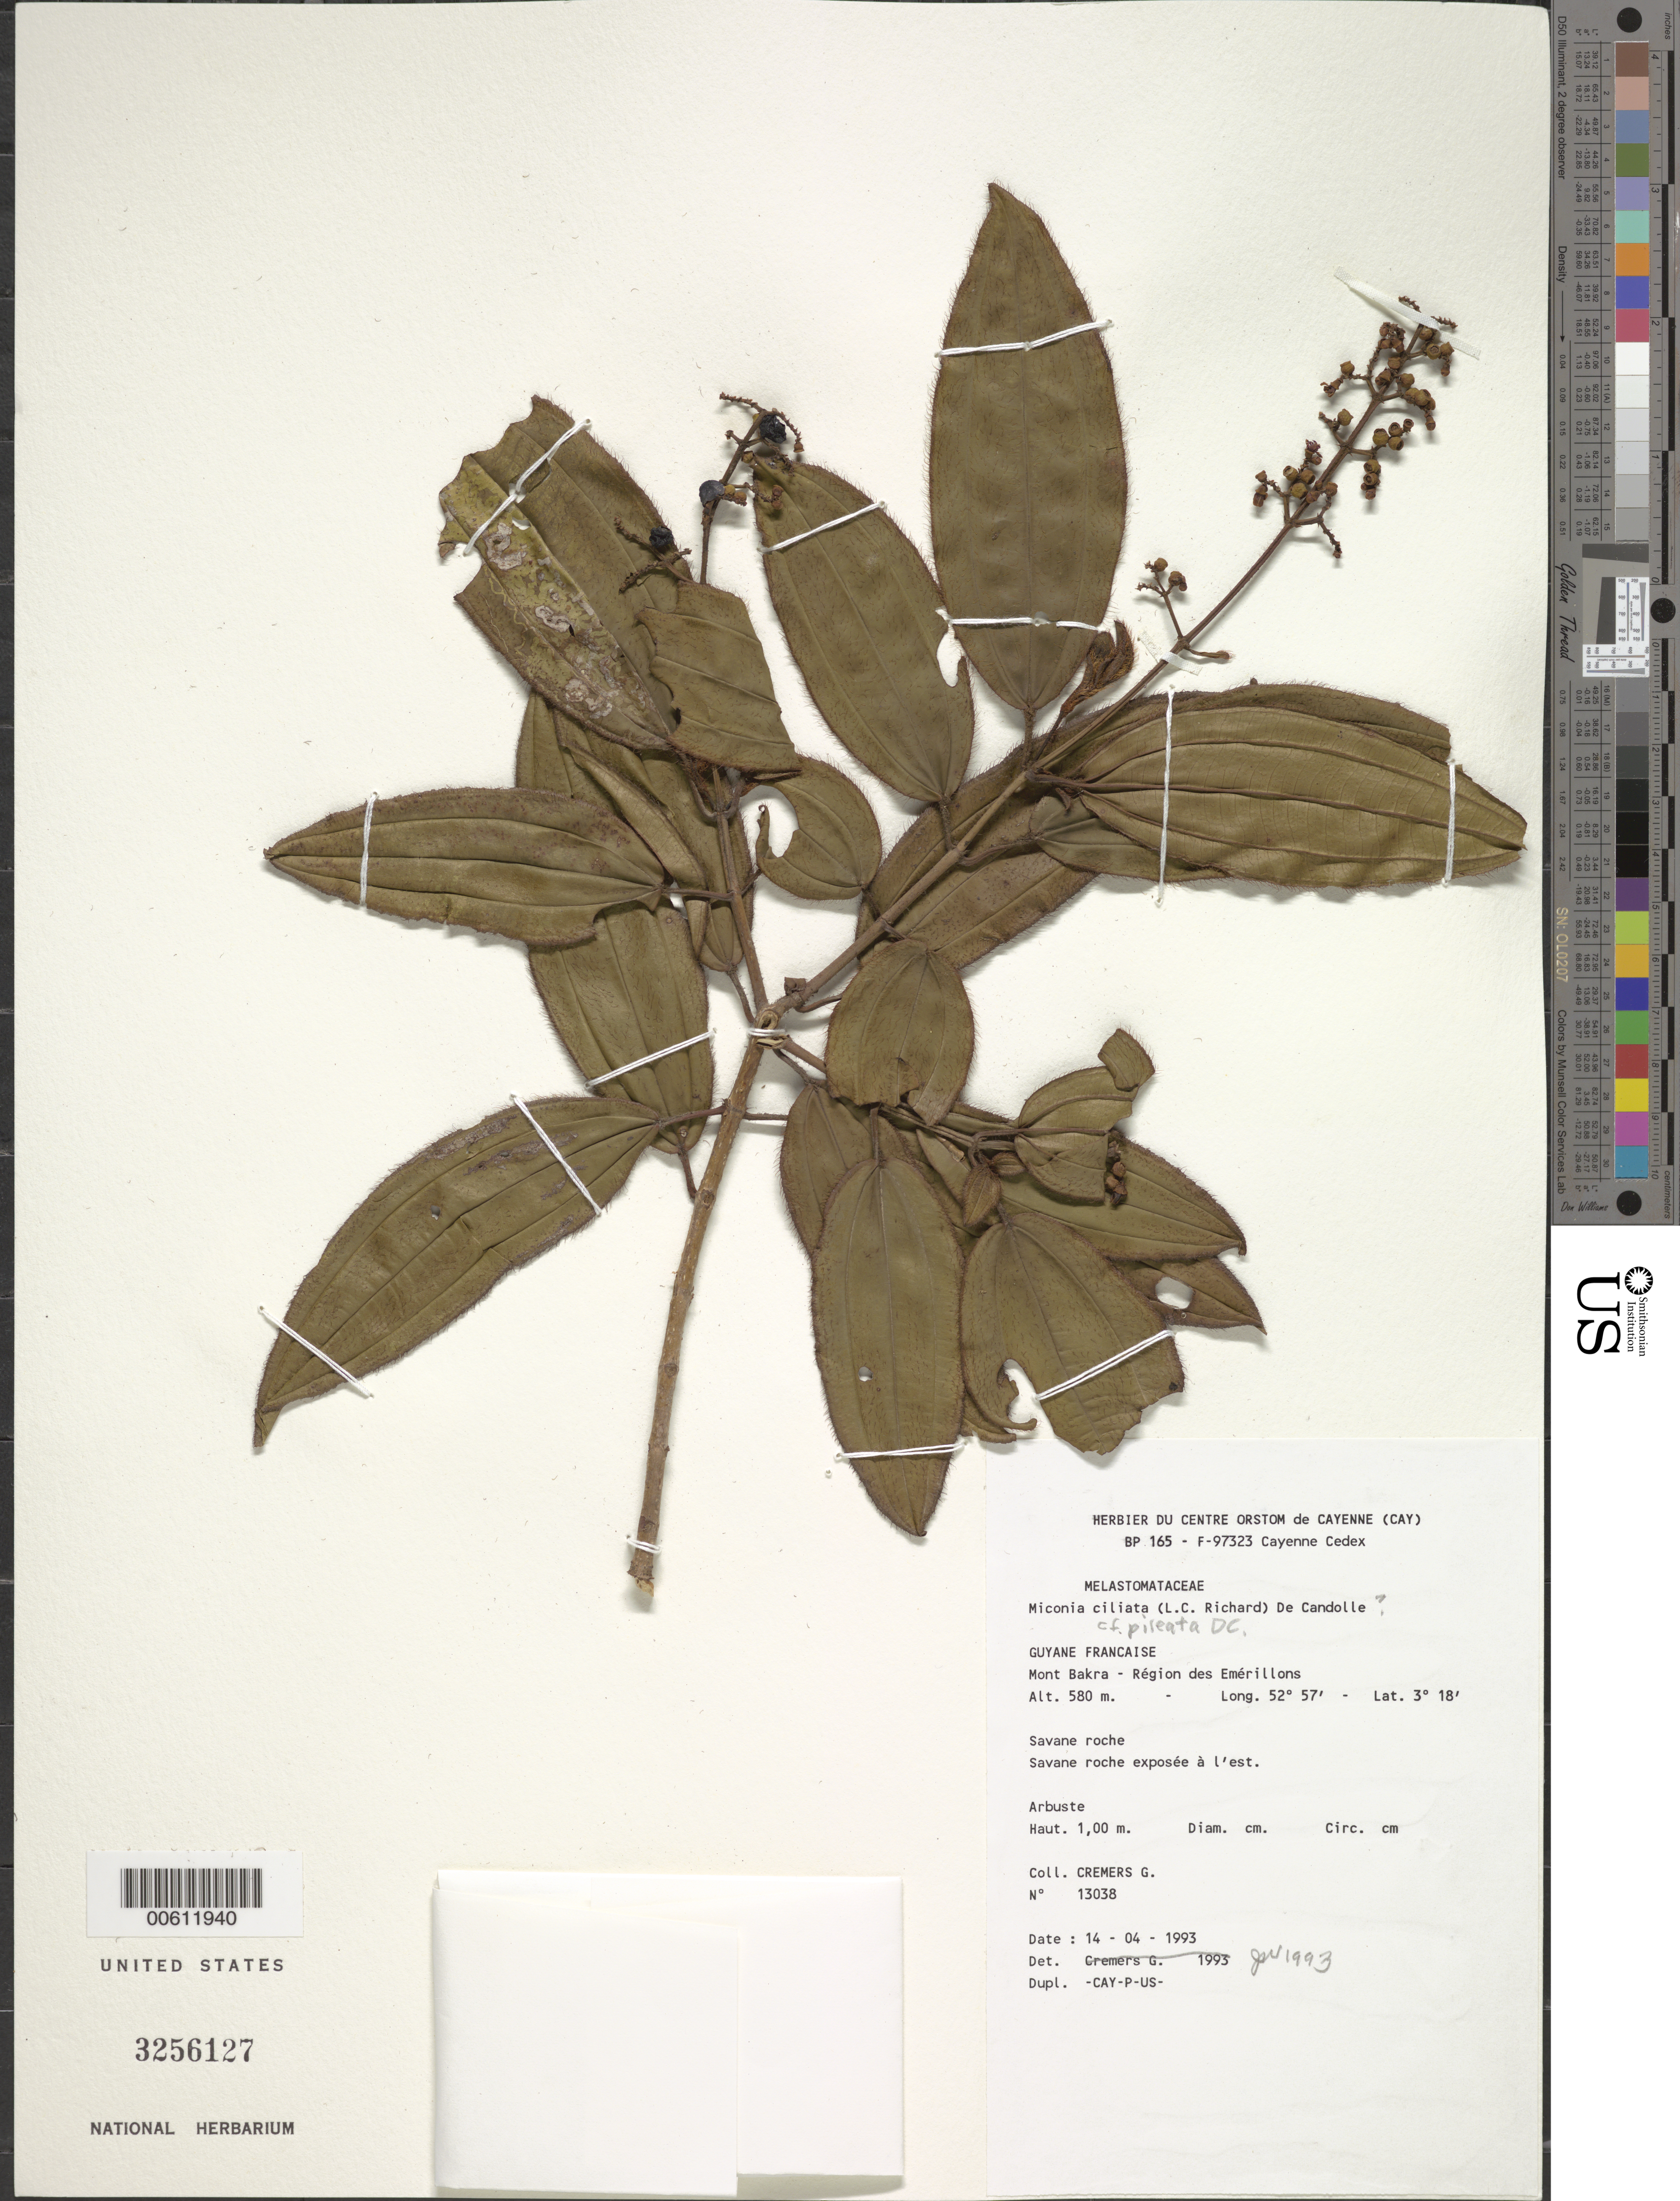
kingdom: Plantae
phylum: Tracheophyta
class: Magnoliopsida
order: Myrtales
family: Melastomataceae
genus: Miconia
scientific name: Miconia pileata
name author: DC.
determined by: Wurdack, John J., (US), US (UNITED STATES)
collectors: G. Cremers & J.-J. de Granville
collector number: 13038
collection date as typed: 14-Apr-93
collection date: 1993-04-14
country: French Guiana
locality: Mont Bakra, région des Emérillons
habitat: Savane roche exposee a l'est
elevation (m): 580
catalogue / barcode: US 3256127